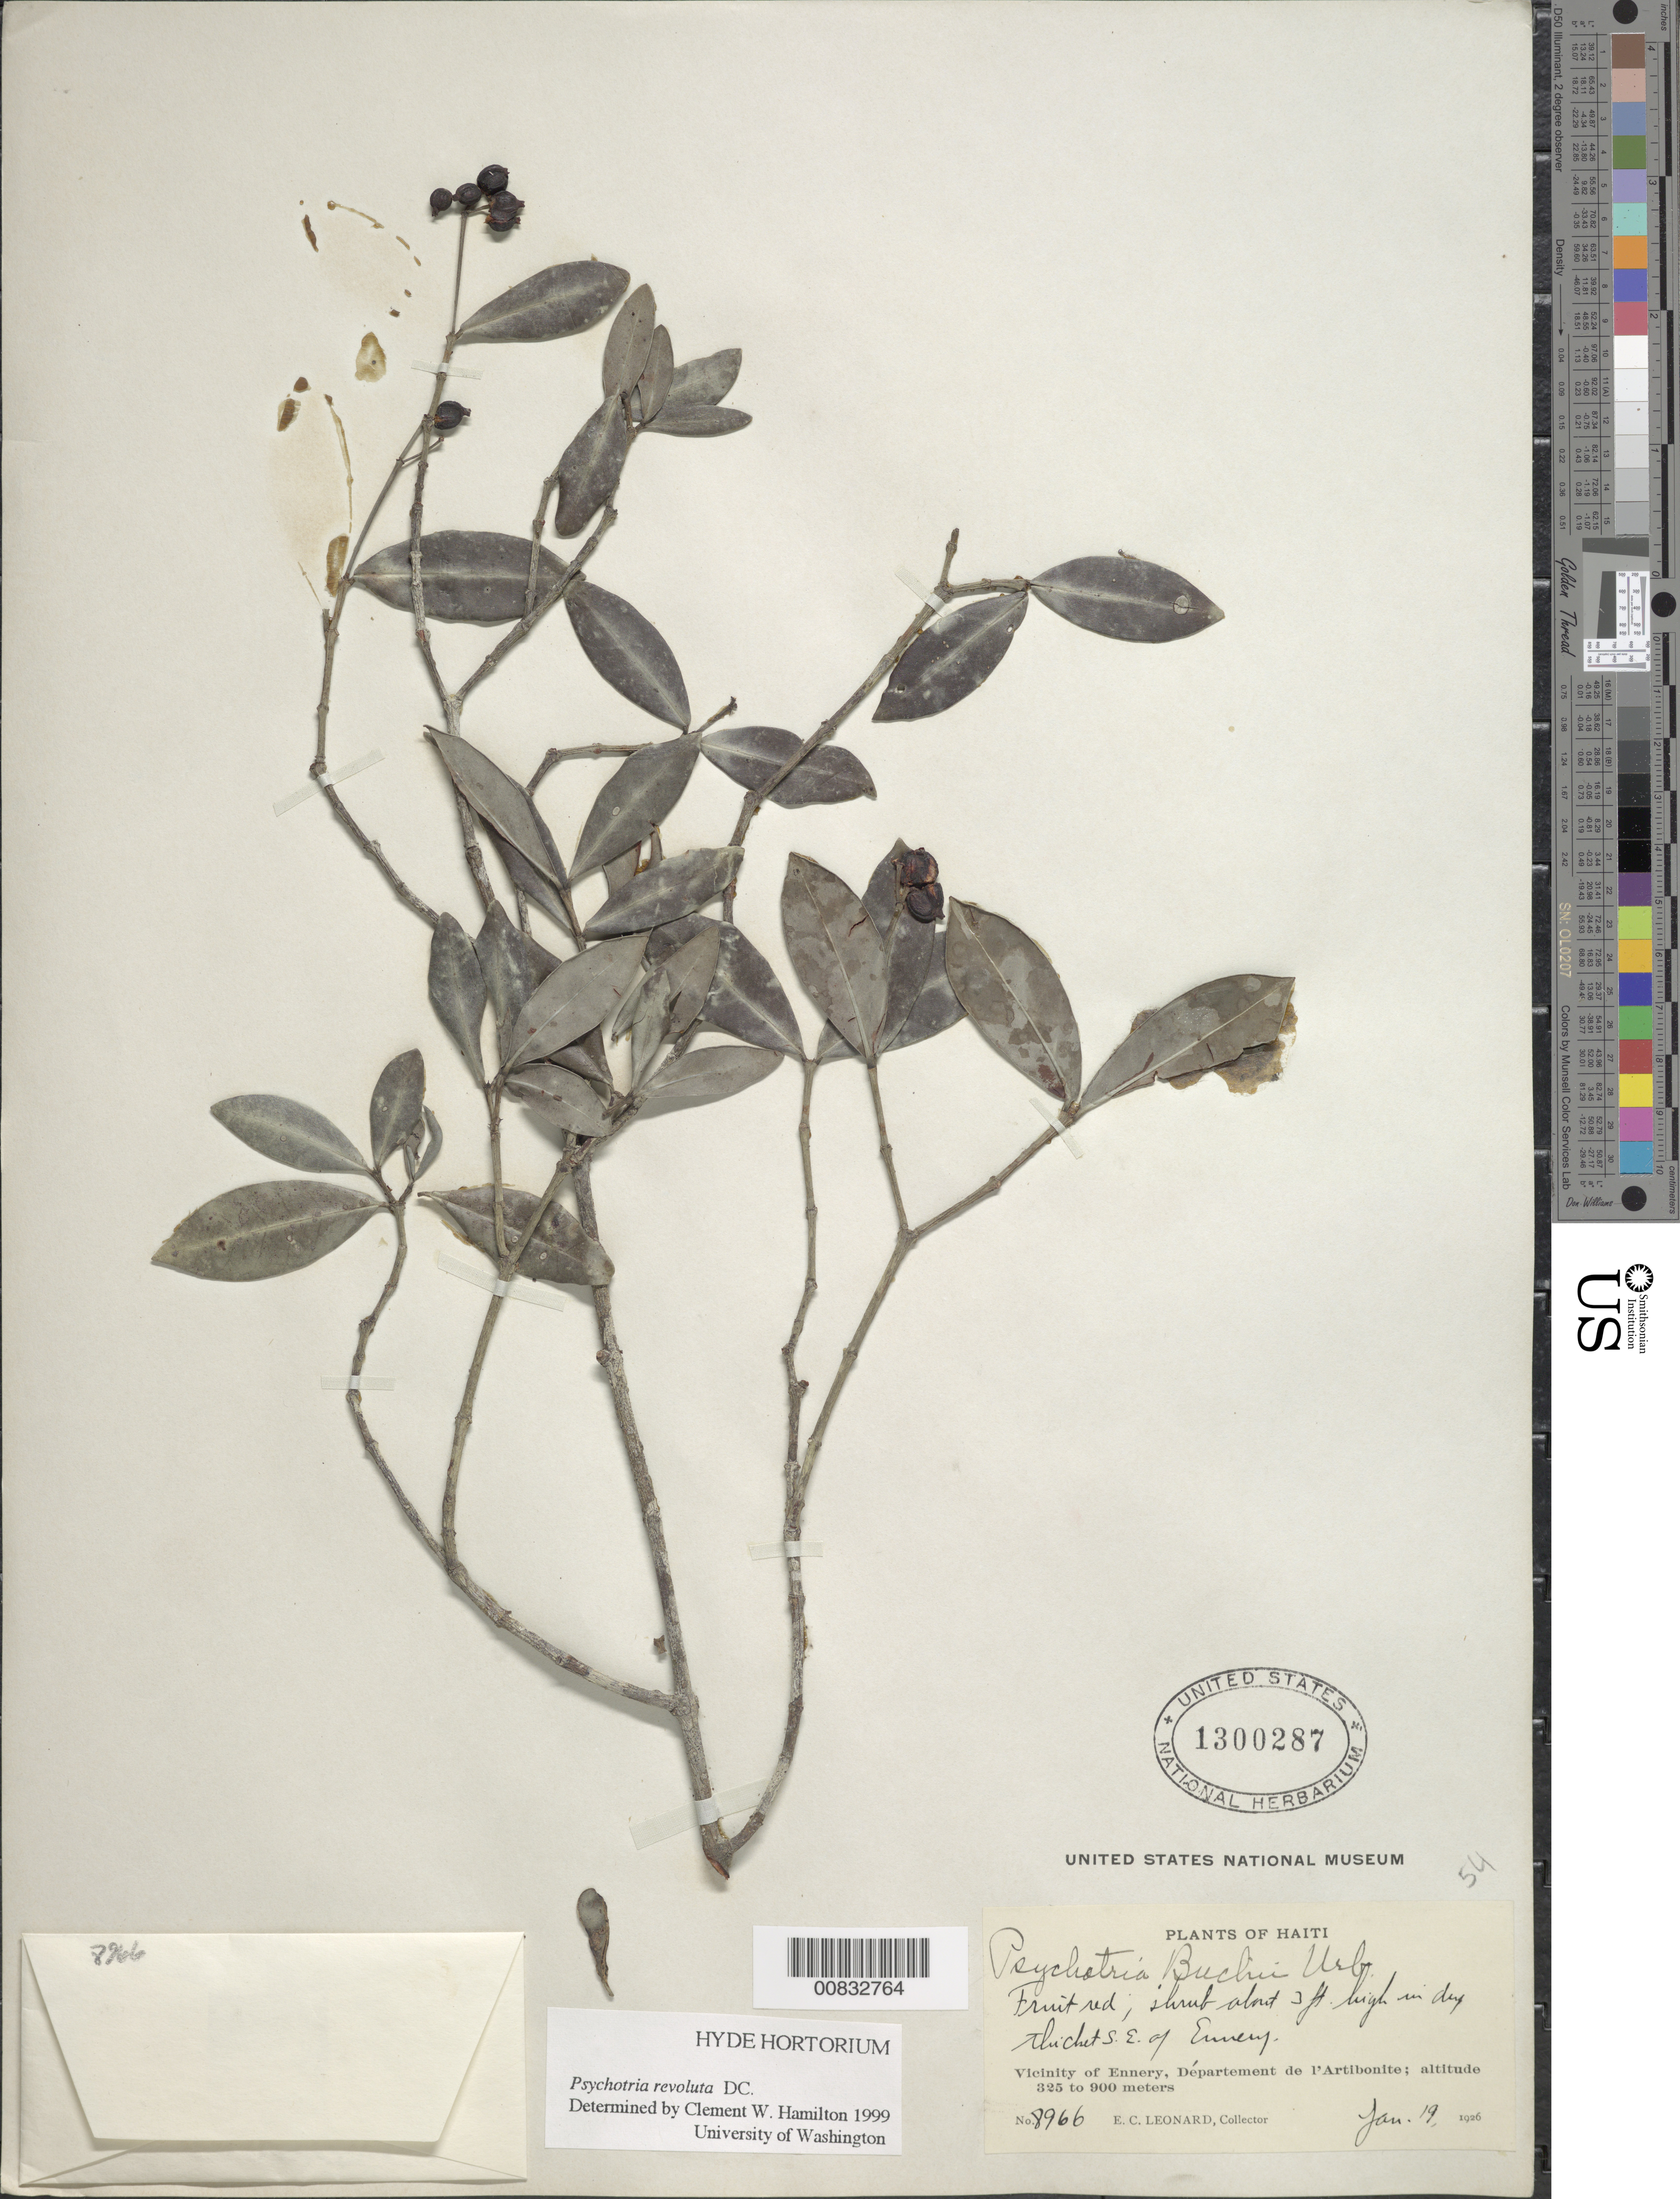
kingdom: Plantae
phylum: Tracheophyta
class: Magnoliopsida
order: Gentianales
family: Rubiaceae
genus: Psychotria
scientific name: Psychotria revoluta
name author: DC.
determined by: Hamilton, C. W.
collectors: E. C. Leonard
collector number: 8966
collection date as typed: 19 Jan 1926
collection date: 1926-01-19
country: Haiti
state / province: Artibonite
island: Hispaniola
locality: Vicinity of Ennery, SE of town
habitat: In dry thickets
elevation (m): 325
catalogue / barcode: US 1300287